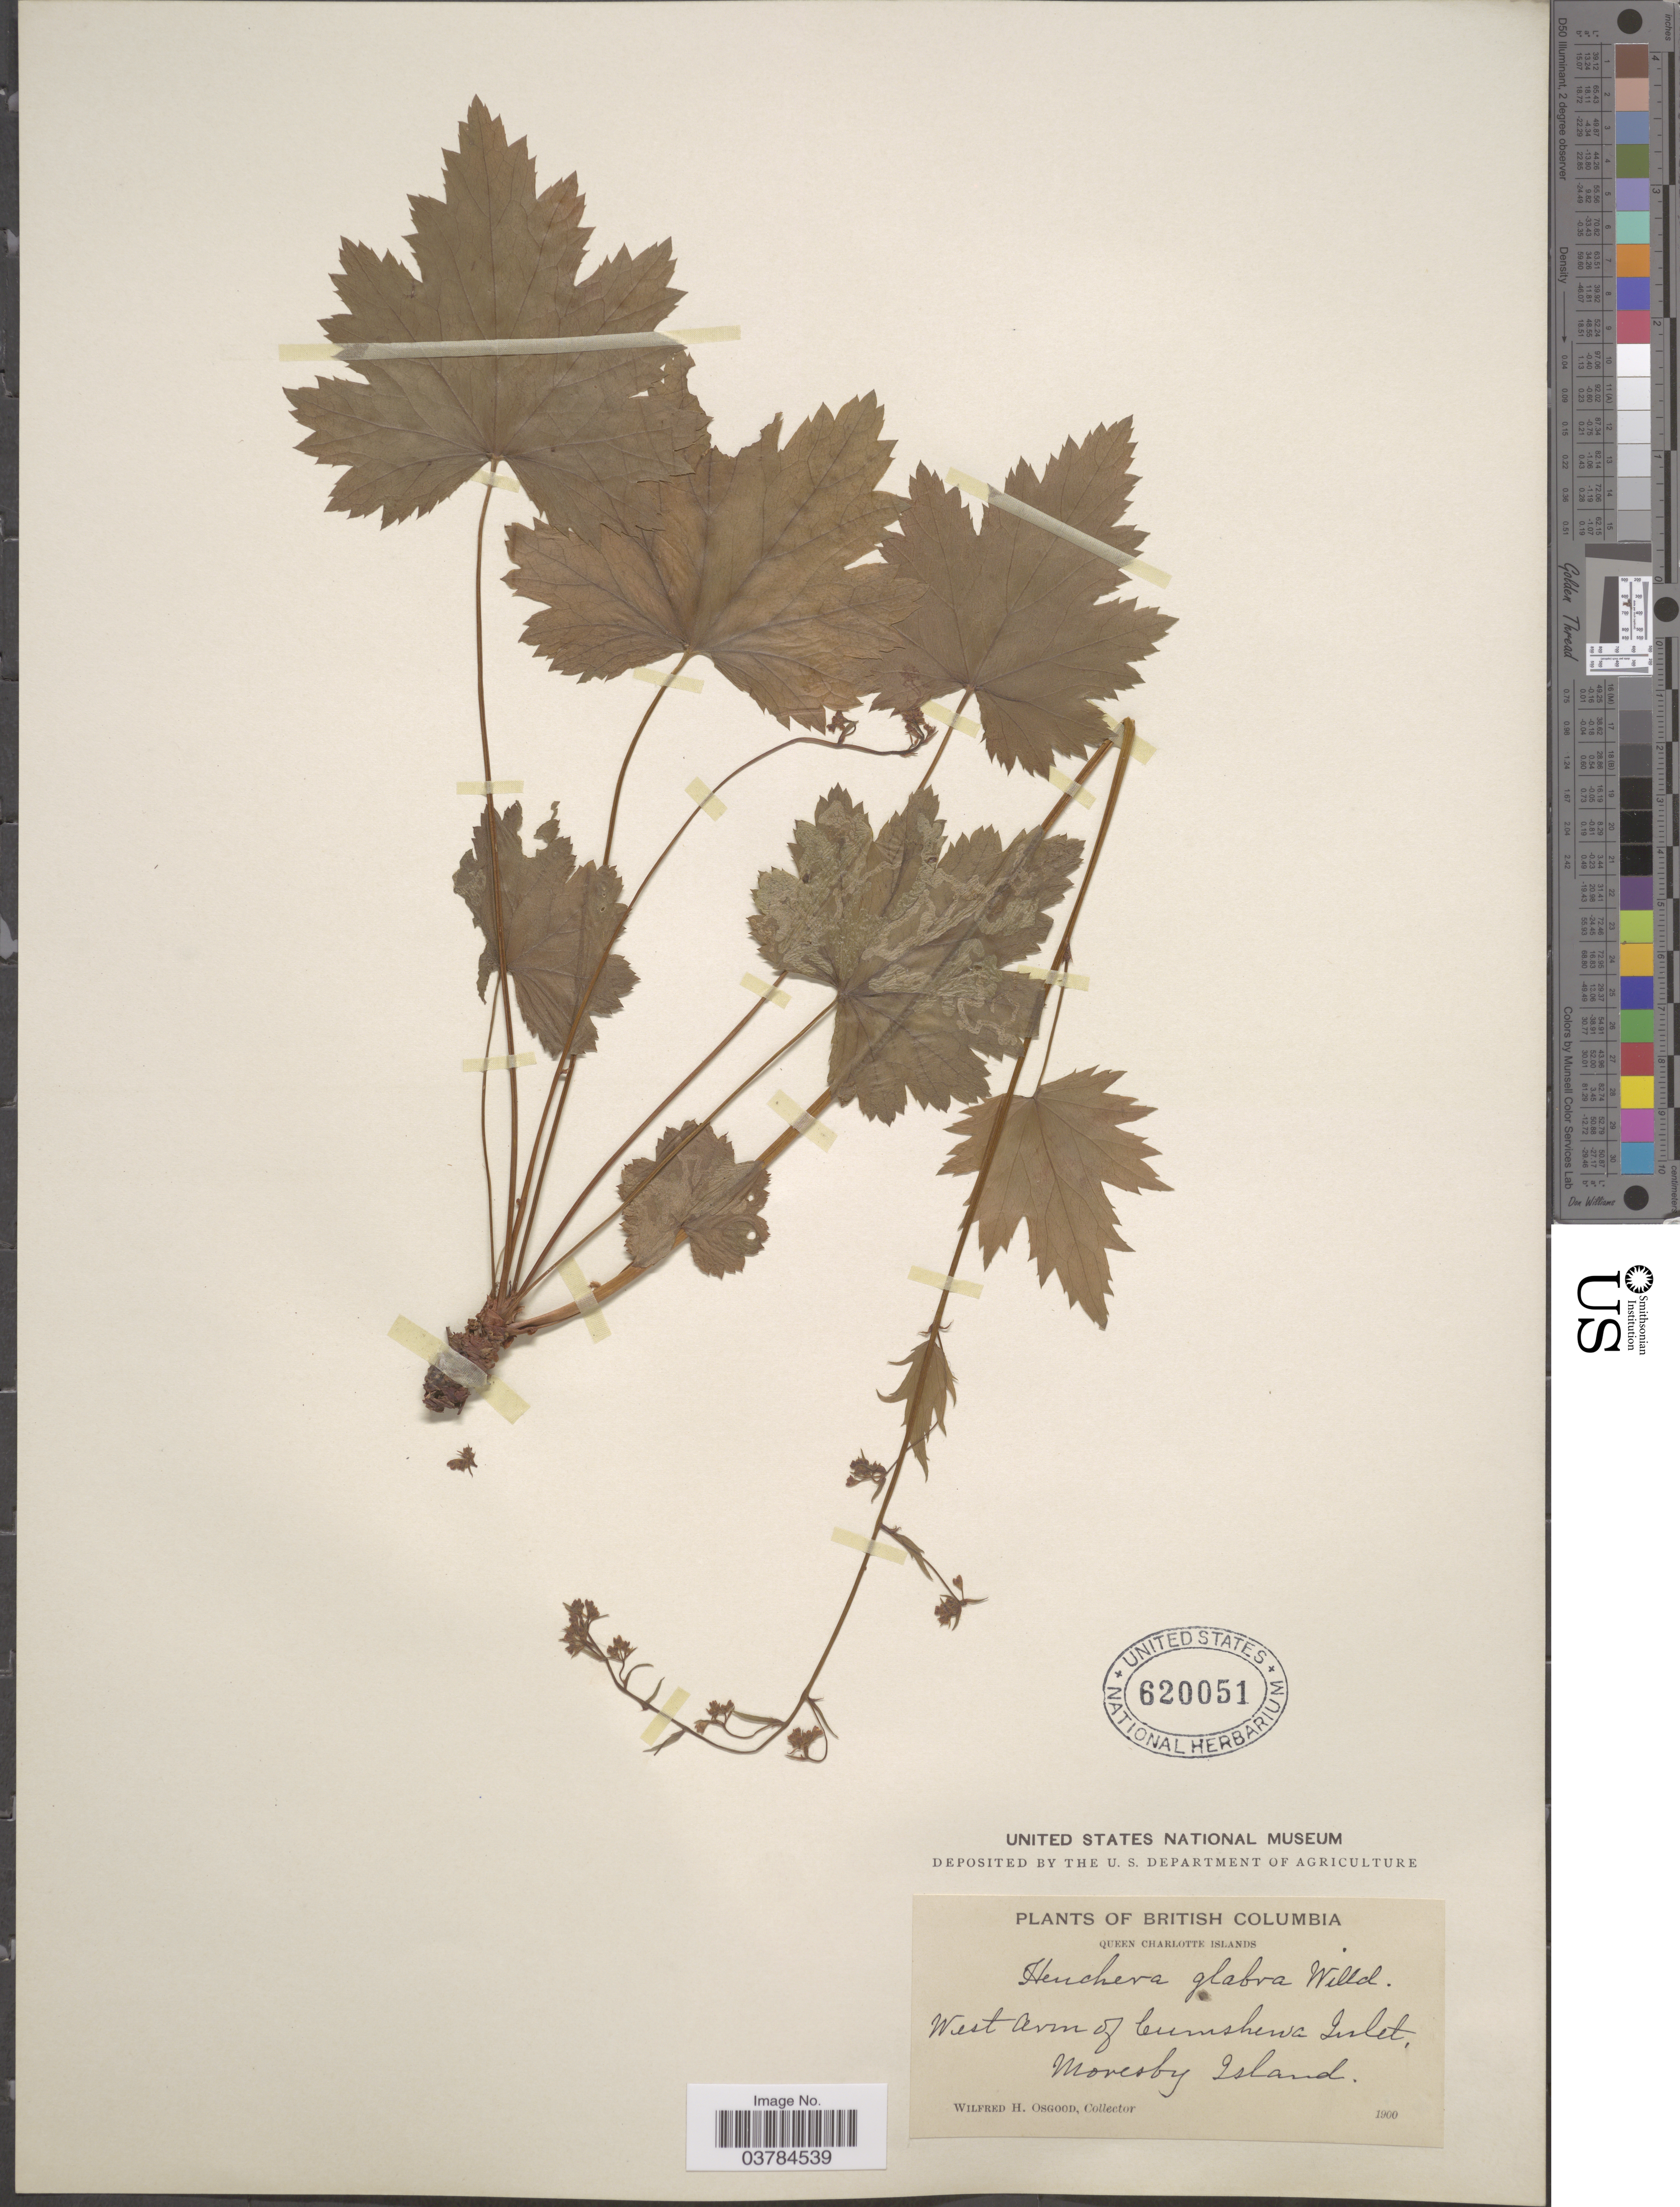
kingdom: Plantae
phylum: Tracheophyta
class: Magnoliopsida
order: Saxifragales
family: Saxifragaceae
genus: Heuchera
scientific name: Heuchera glabra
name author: Willd. ex Roem. & Schult.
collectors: W. Osgood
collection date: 1900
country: Canada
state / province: British Columbia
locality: Queen Charlotte Islands. West Arm of Cumshewa Inlet, Moresby Island.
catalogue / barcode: US 620051